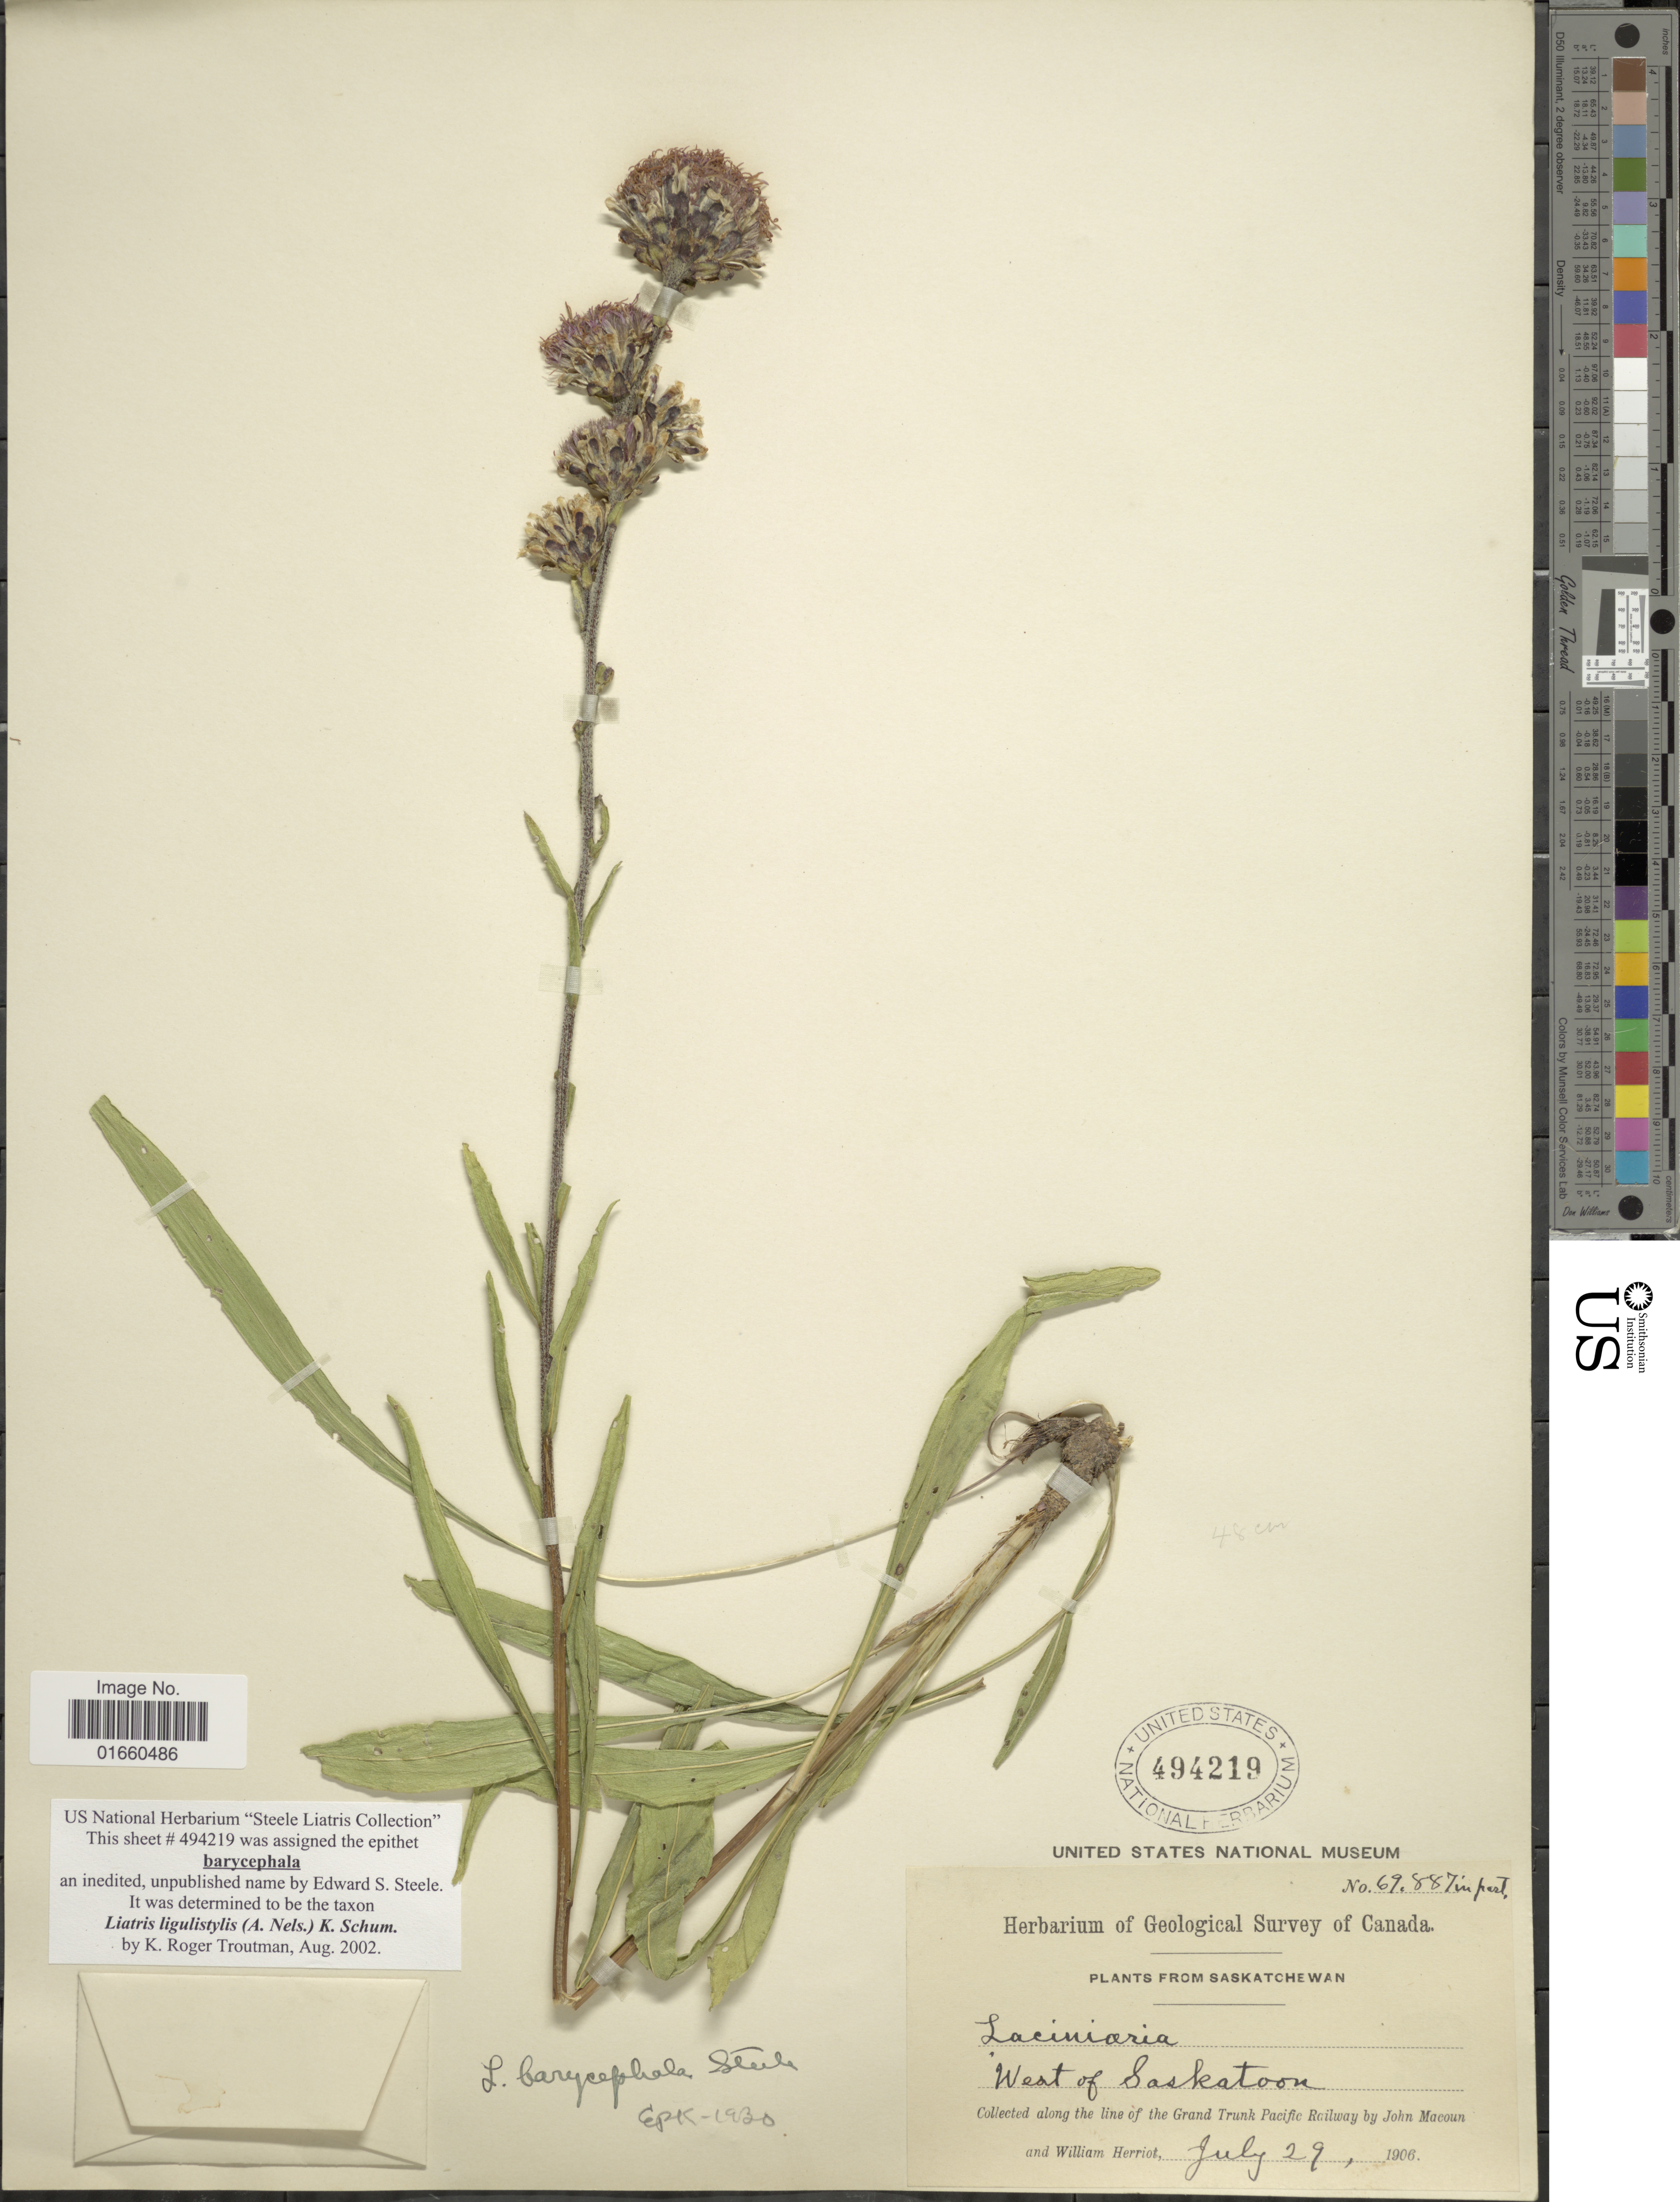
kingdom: Plantae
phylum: Tracheophyta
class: Magnoliopsida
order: Asterales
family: Asteraceae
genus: Liatris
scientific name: Liatris ligulistylis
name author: (A. Nelson) K. Schum.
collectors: J. Macoun & W. Herriot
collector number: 6988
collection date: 1906-07-29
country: Canada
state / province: Saskatchewan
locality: West of Saskatoon, Along the line of the Grand Trunk Pacific Railway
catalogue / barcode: US 494219